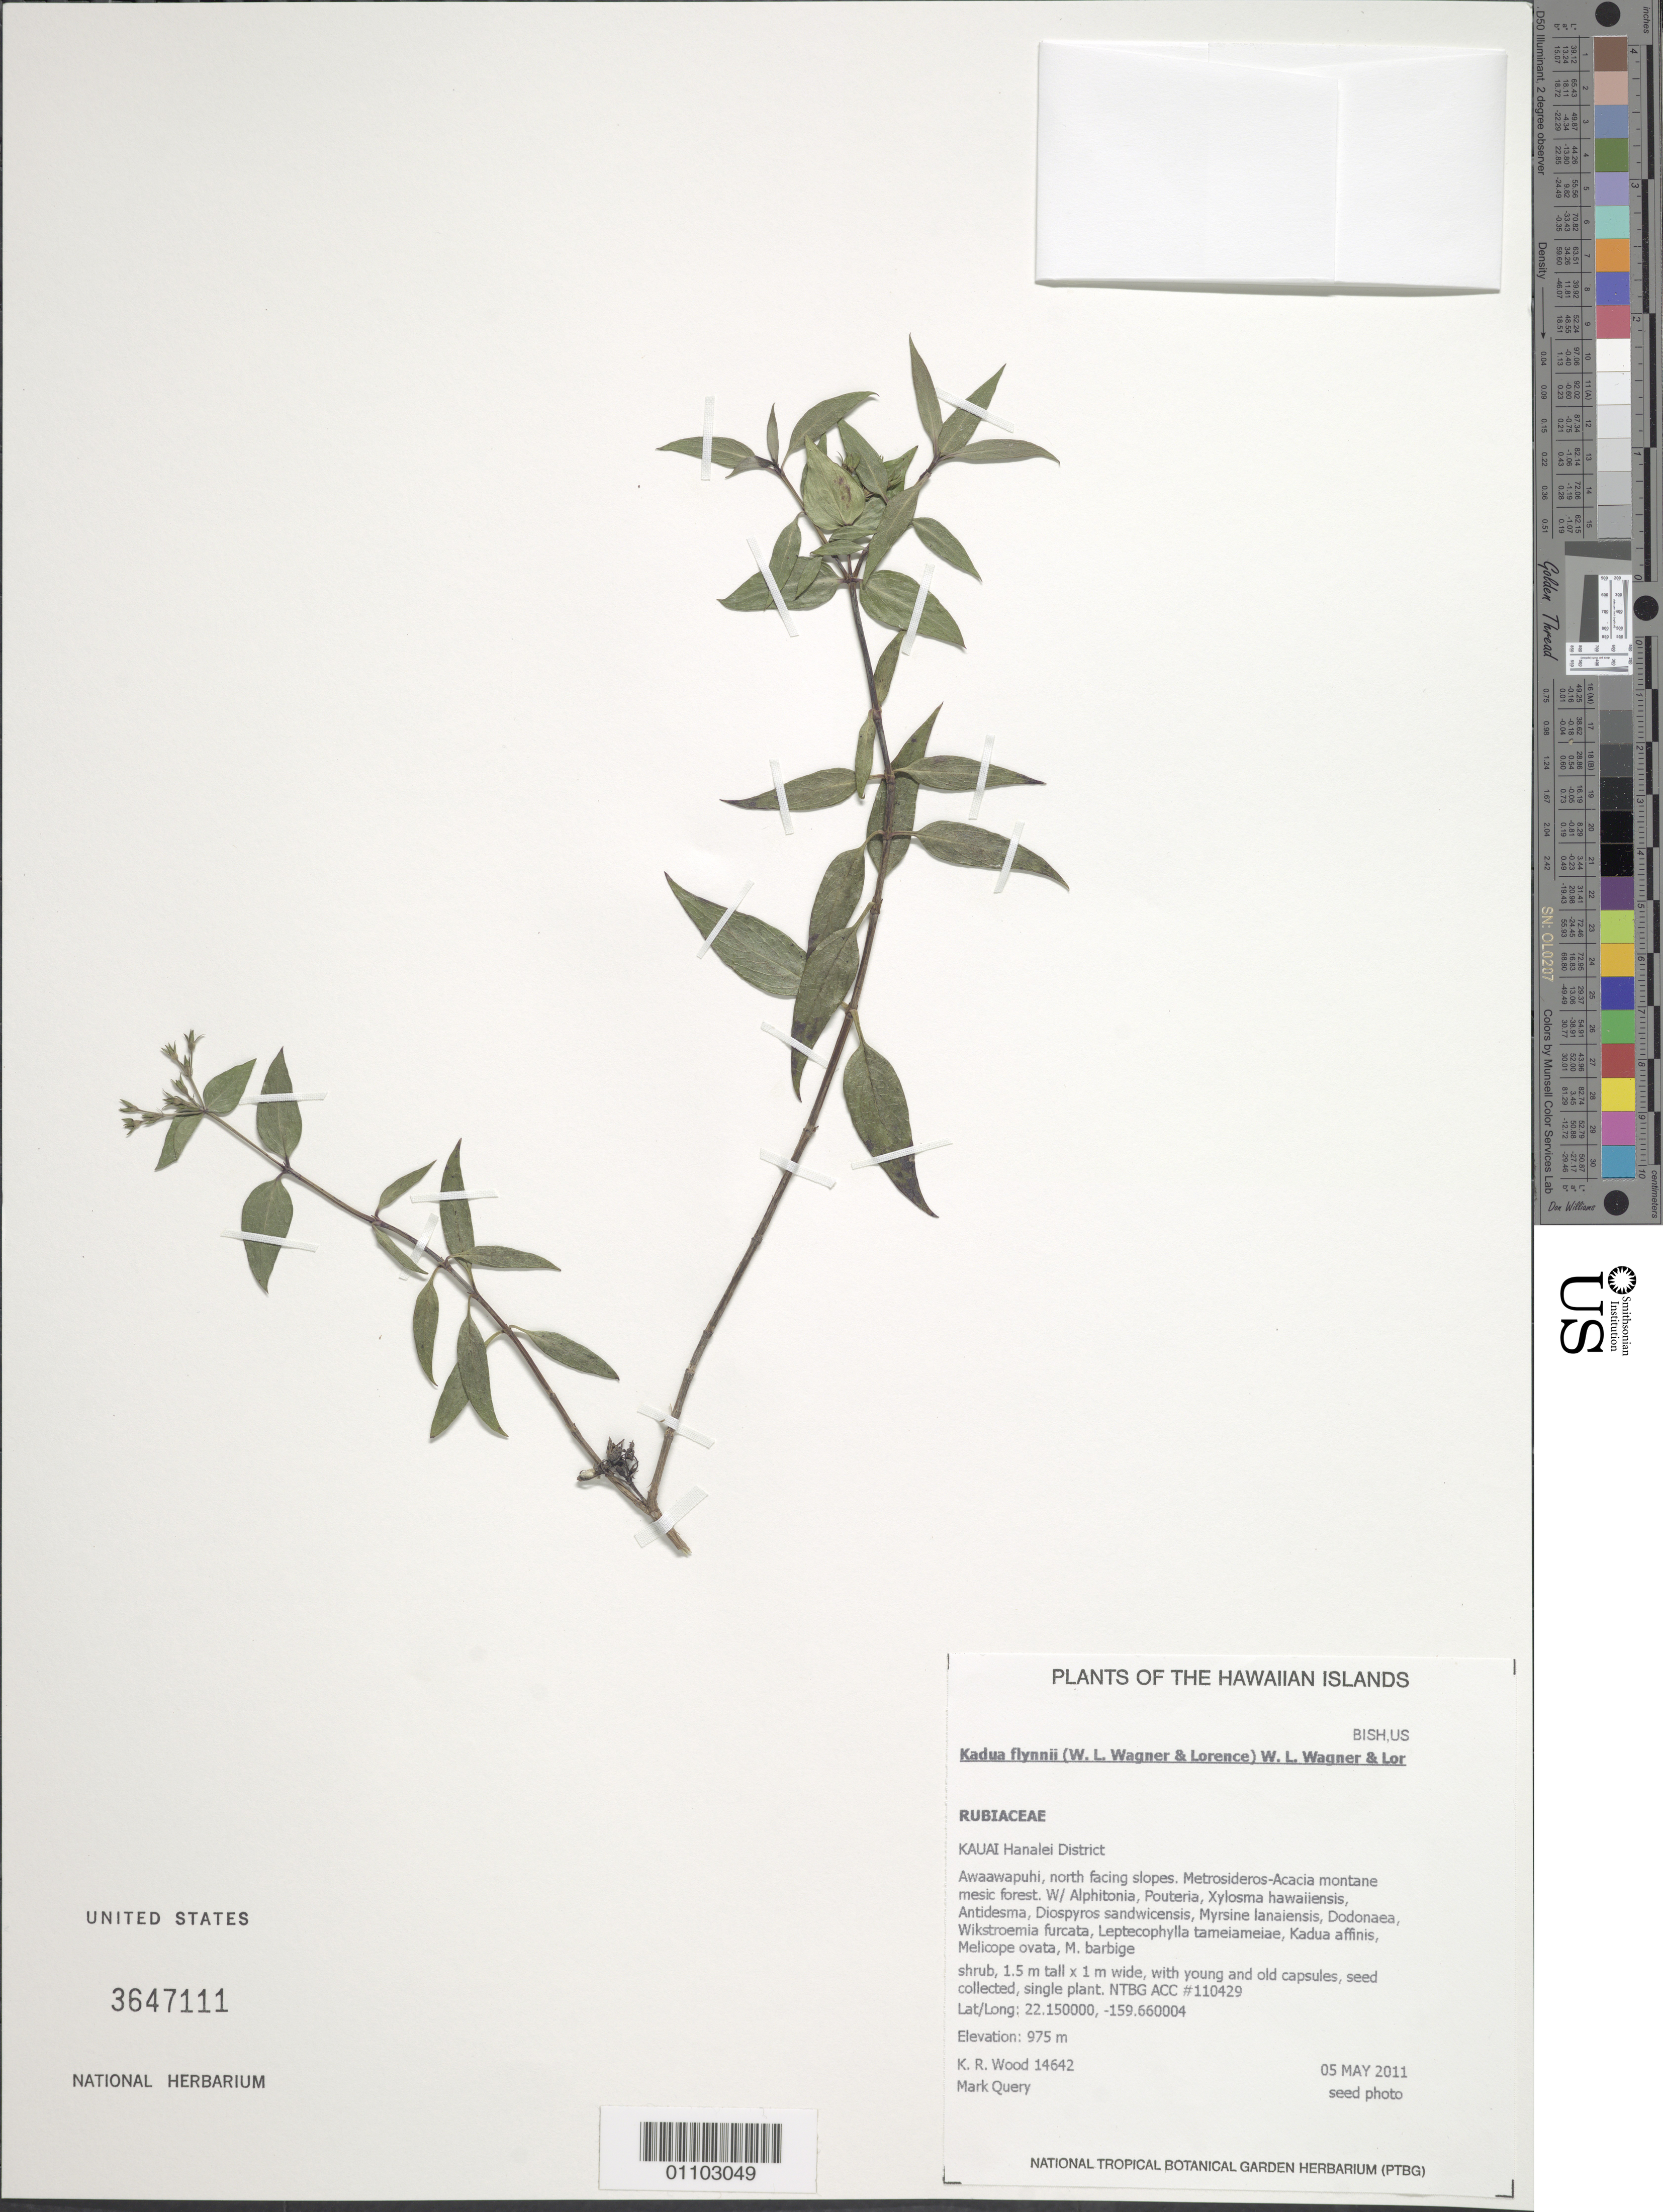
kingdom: Plantae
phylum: Tracheophyta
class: Magnoliopsida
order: Gentianales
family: Rubiaceae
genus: Kadua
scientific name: Kadua flynnii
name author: (W.L. Wagner & Lorence) W.L. Wagner & Lorence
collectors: K. R. Wood & M. Query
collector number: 14642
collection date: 2011-05-05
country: United States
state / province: Hawaii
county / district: Kaui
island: Kaua'i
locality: Hanalei District, Awaawaphuhi, north facing slopes.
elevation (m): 975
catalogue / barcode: US 3647111